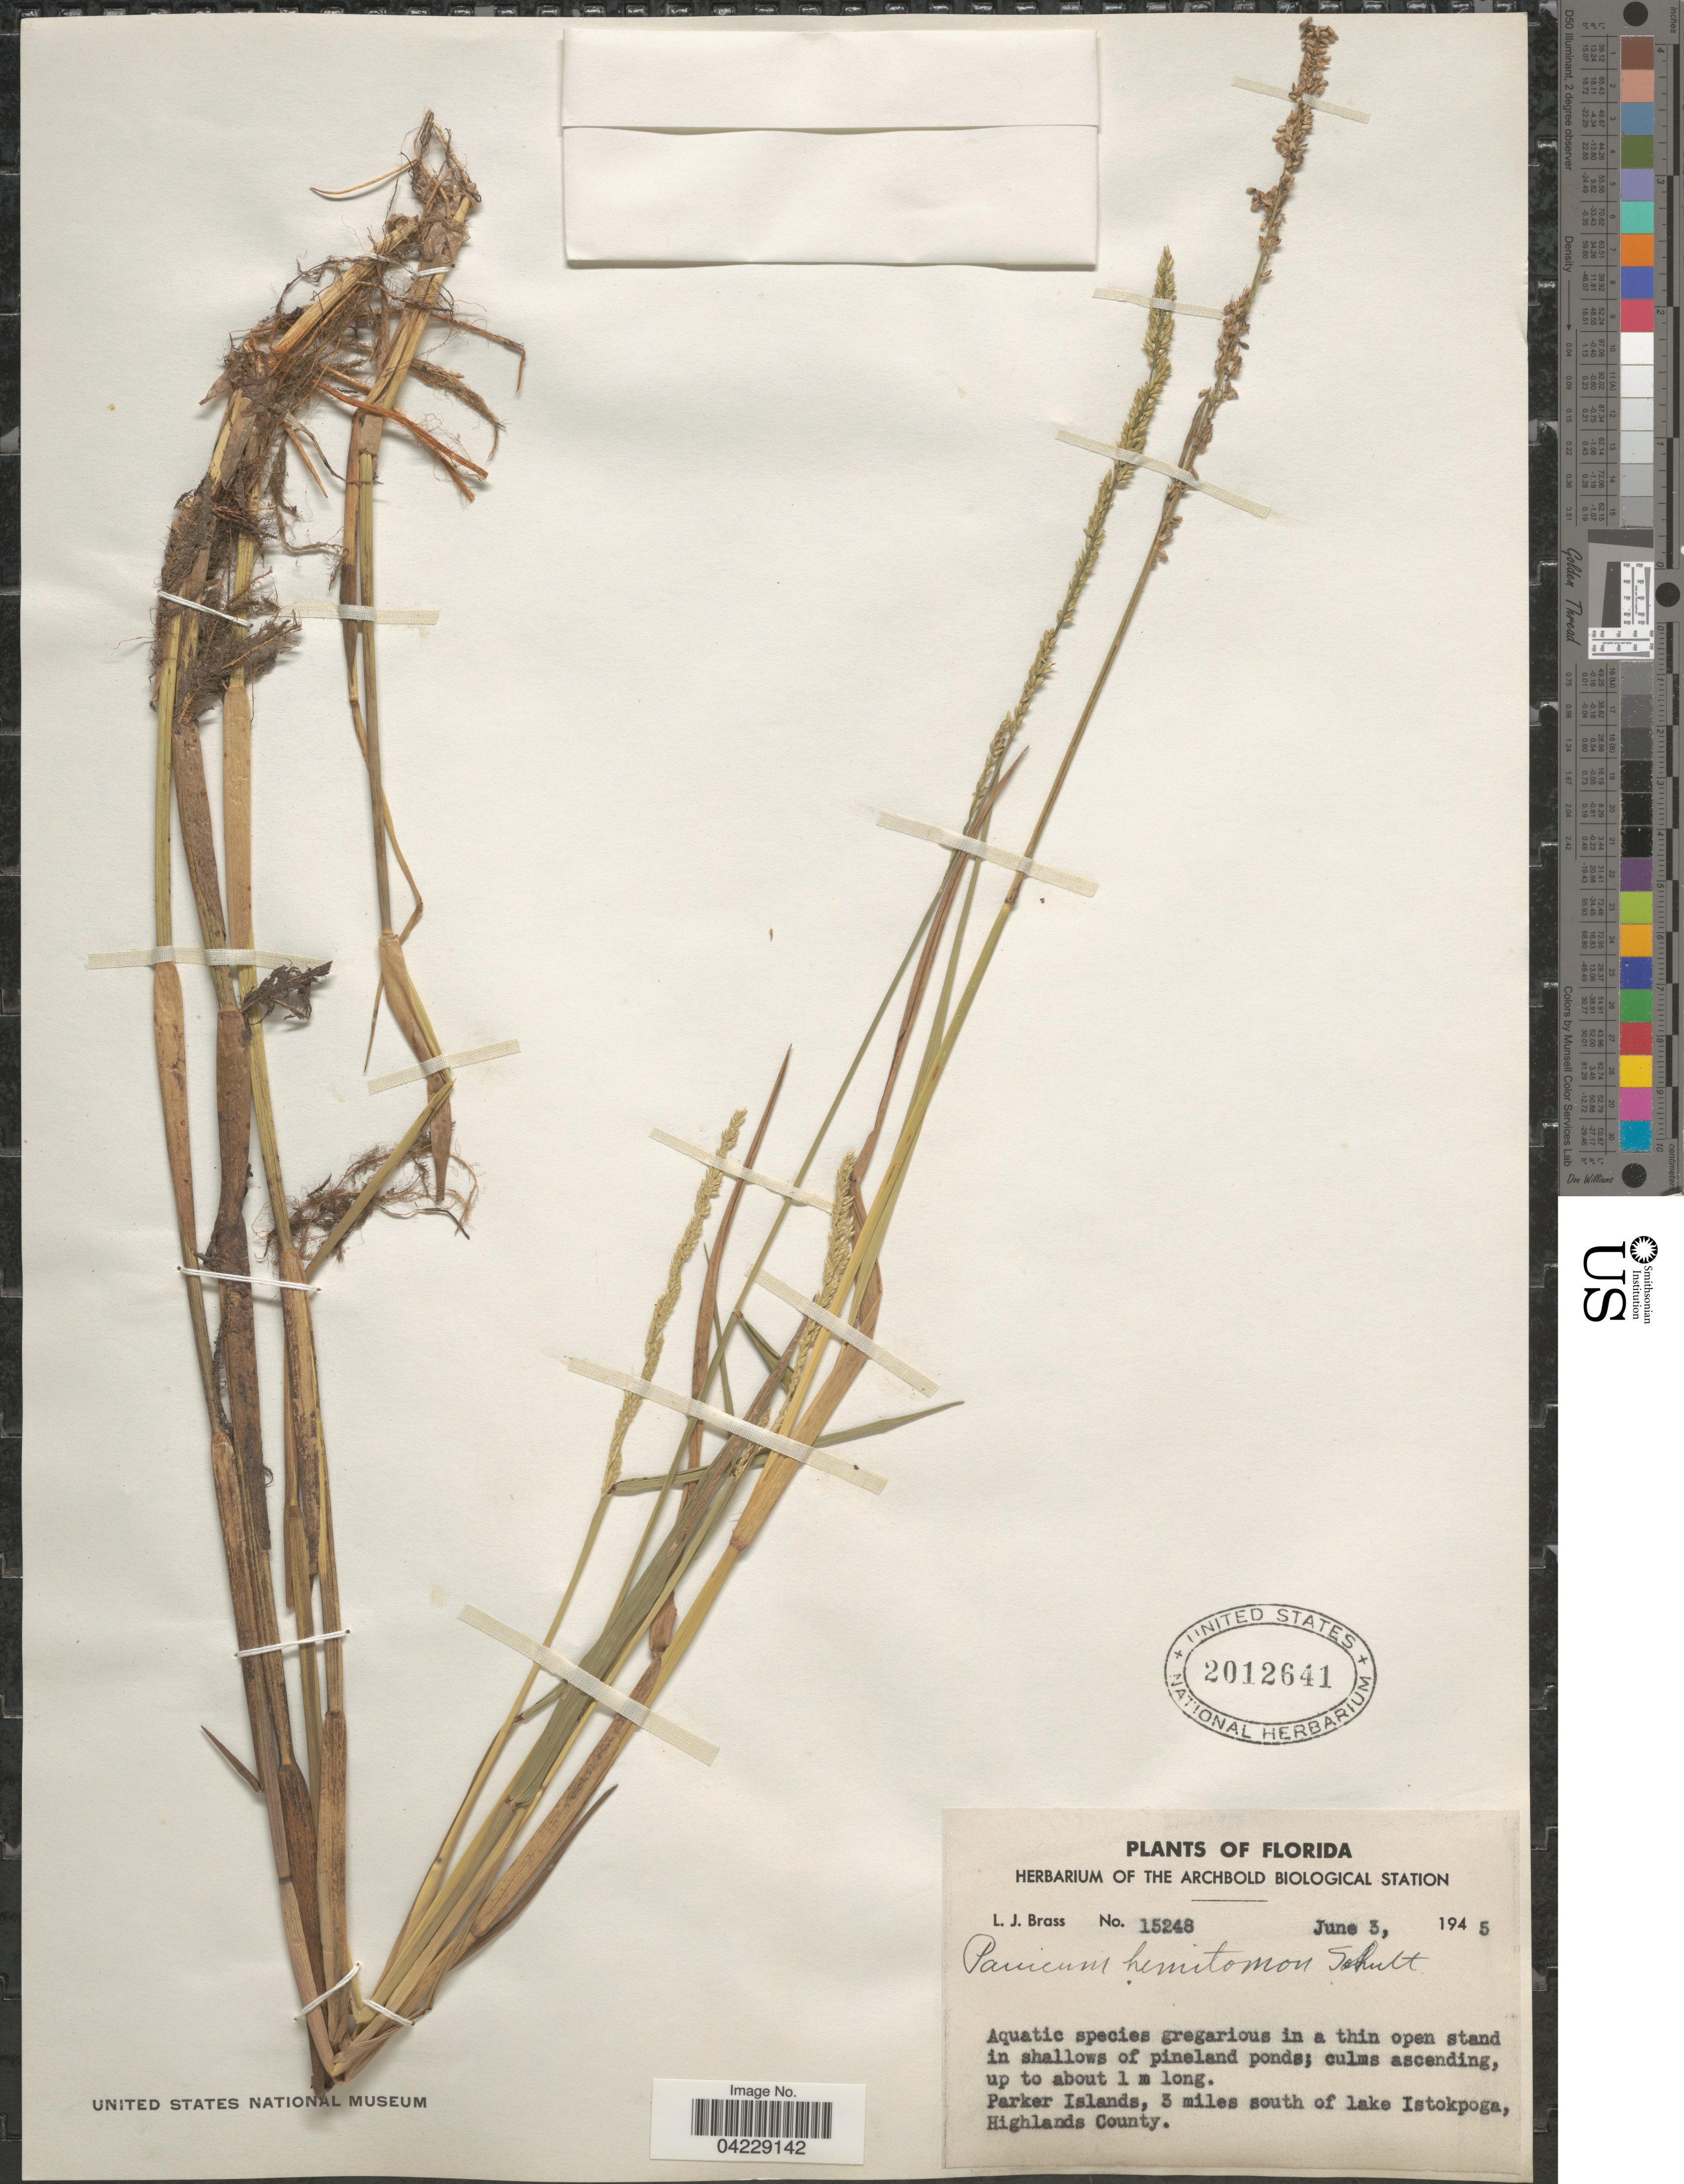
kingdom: Plantae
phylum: Tracheophyta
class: Liliopsida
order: Poales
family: Poaceae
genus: Hymenachne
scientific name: Hymenachne hemitomon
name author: (Schult.) C. C. Hsu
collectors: L. J. Brass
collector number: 15248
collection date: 1945-06-03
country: United States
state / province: Florida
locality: Parker Islands, 3 miles south of lake Istokpoga, Highlands County.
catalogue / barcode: US 2012641